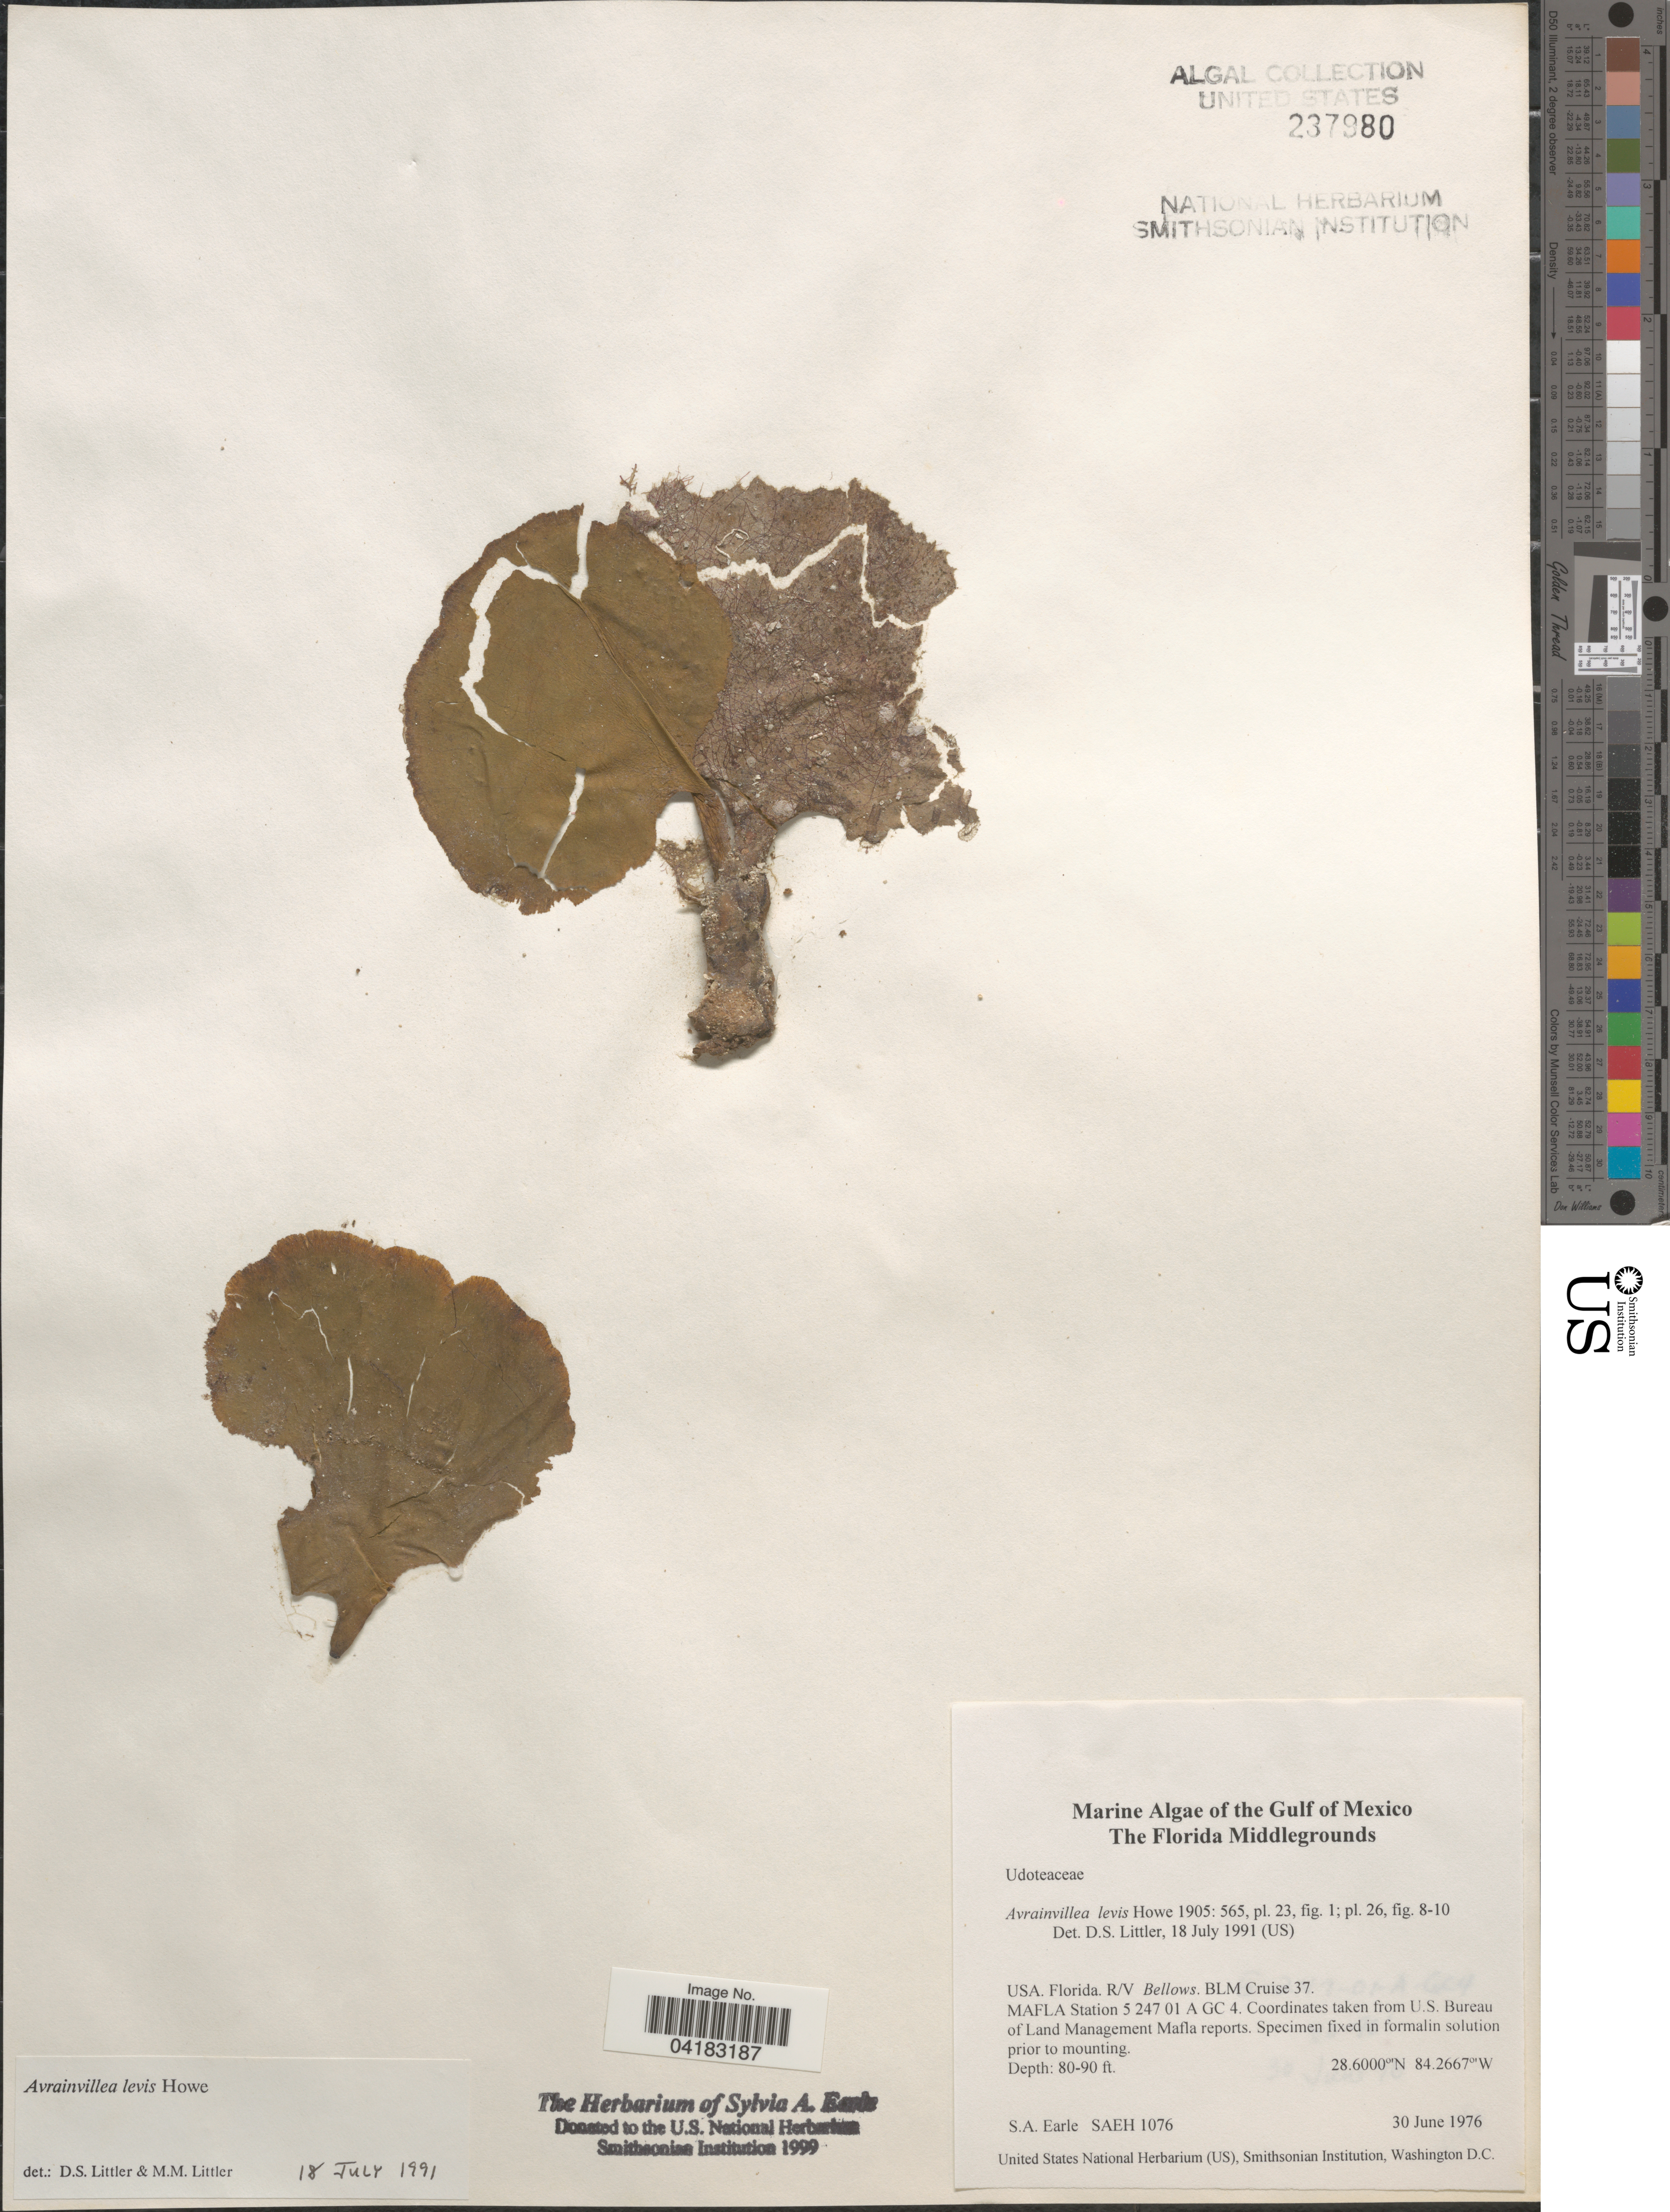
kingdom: Plantae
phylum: Chlorophyta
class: Ulvophyceae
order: Bryopsidales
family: Dichotomosiphonaceae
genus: Avrainvillea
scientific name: Avrainvillea levis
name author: M. Howe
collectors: S. A. Earle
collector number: SAEH1076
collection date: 1976-06-30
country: United States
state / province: Florida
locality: Gulf of Mexico. The Florida Middlegrounds. R/V Bellows. BLM Cruise 37. MAFLA Station 5 247 01 A GC 4.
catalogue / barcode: US 237980